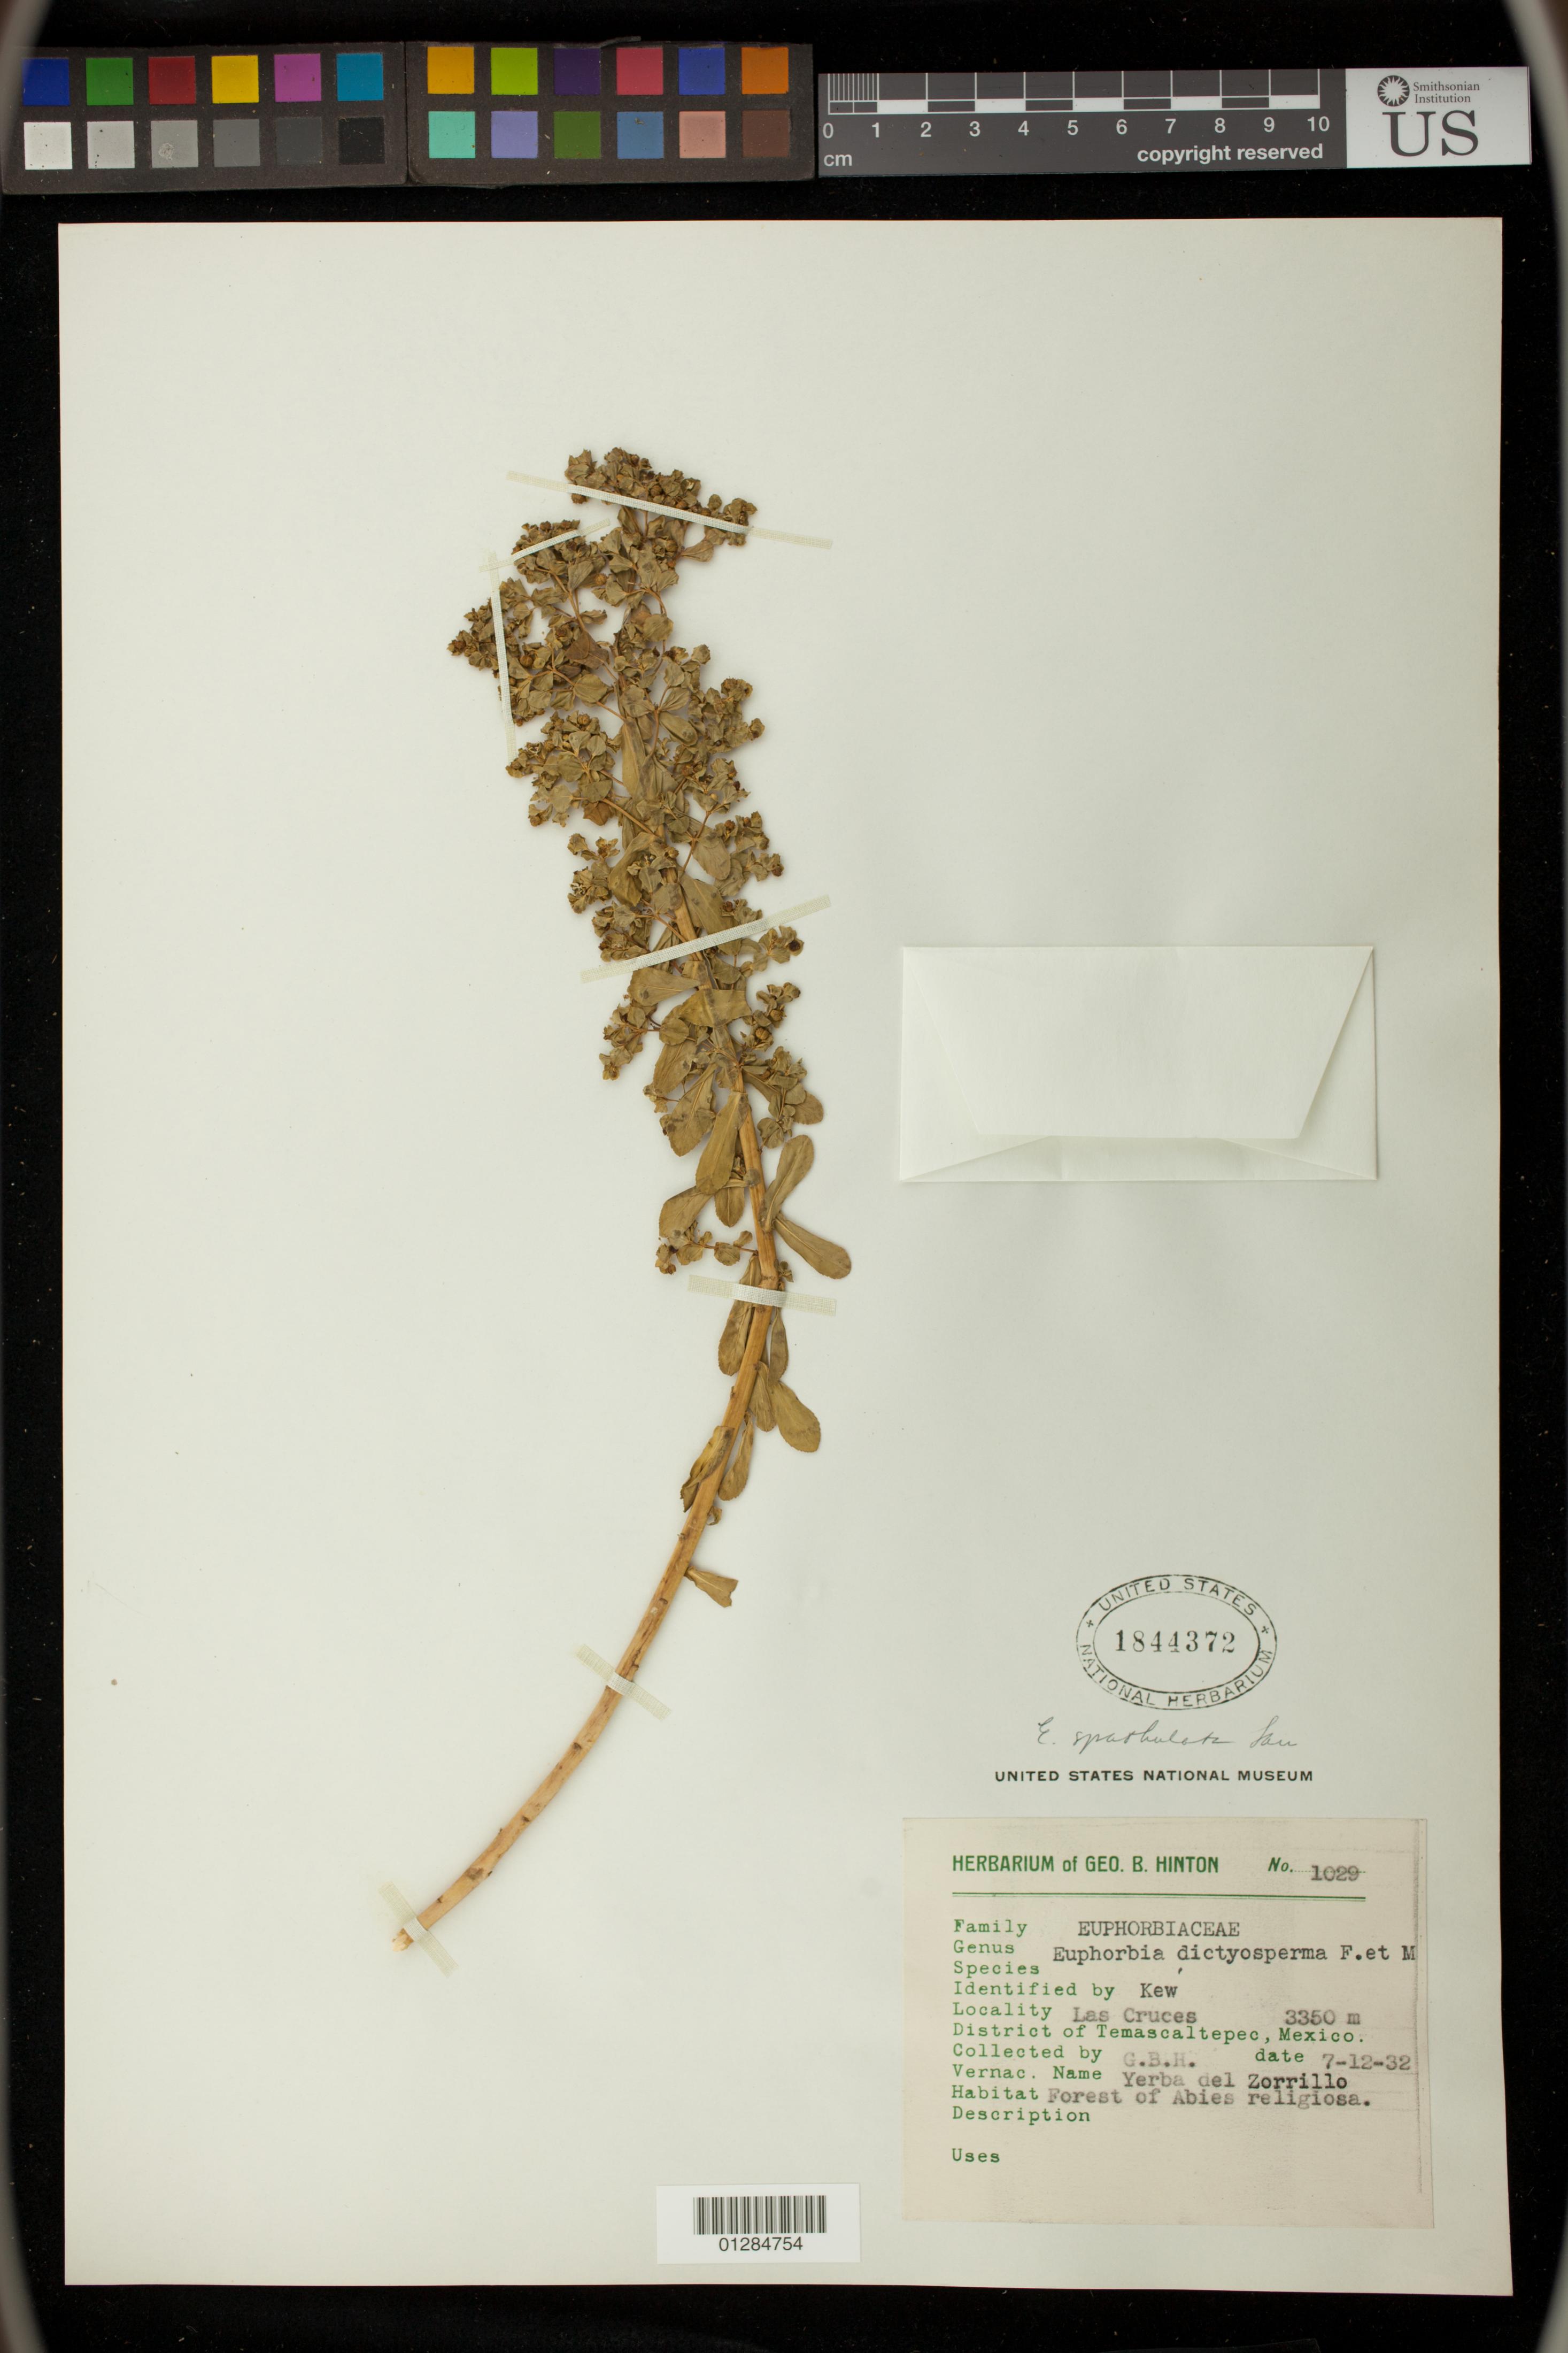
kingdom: Plantae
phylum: Tracheophyta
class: Magnoliopsida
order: Malpighiales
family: Euphorbiaceae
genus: Euphorbia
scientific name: Euphorbia sp.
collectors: G. B. Hinton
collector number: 1029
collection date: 1932-07-12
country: Mexico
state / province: México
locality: Las Cruces, Temascaltepec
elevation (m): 3350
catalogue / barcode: US 1844372